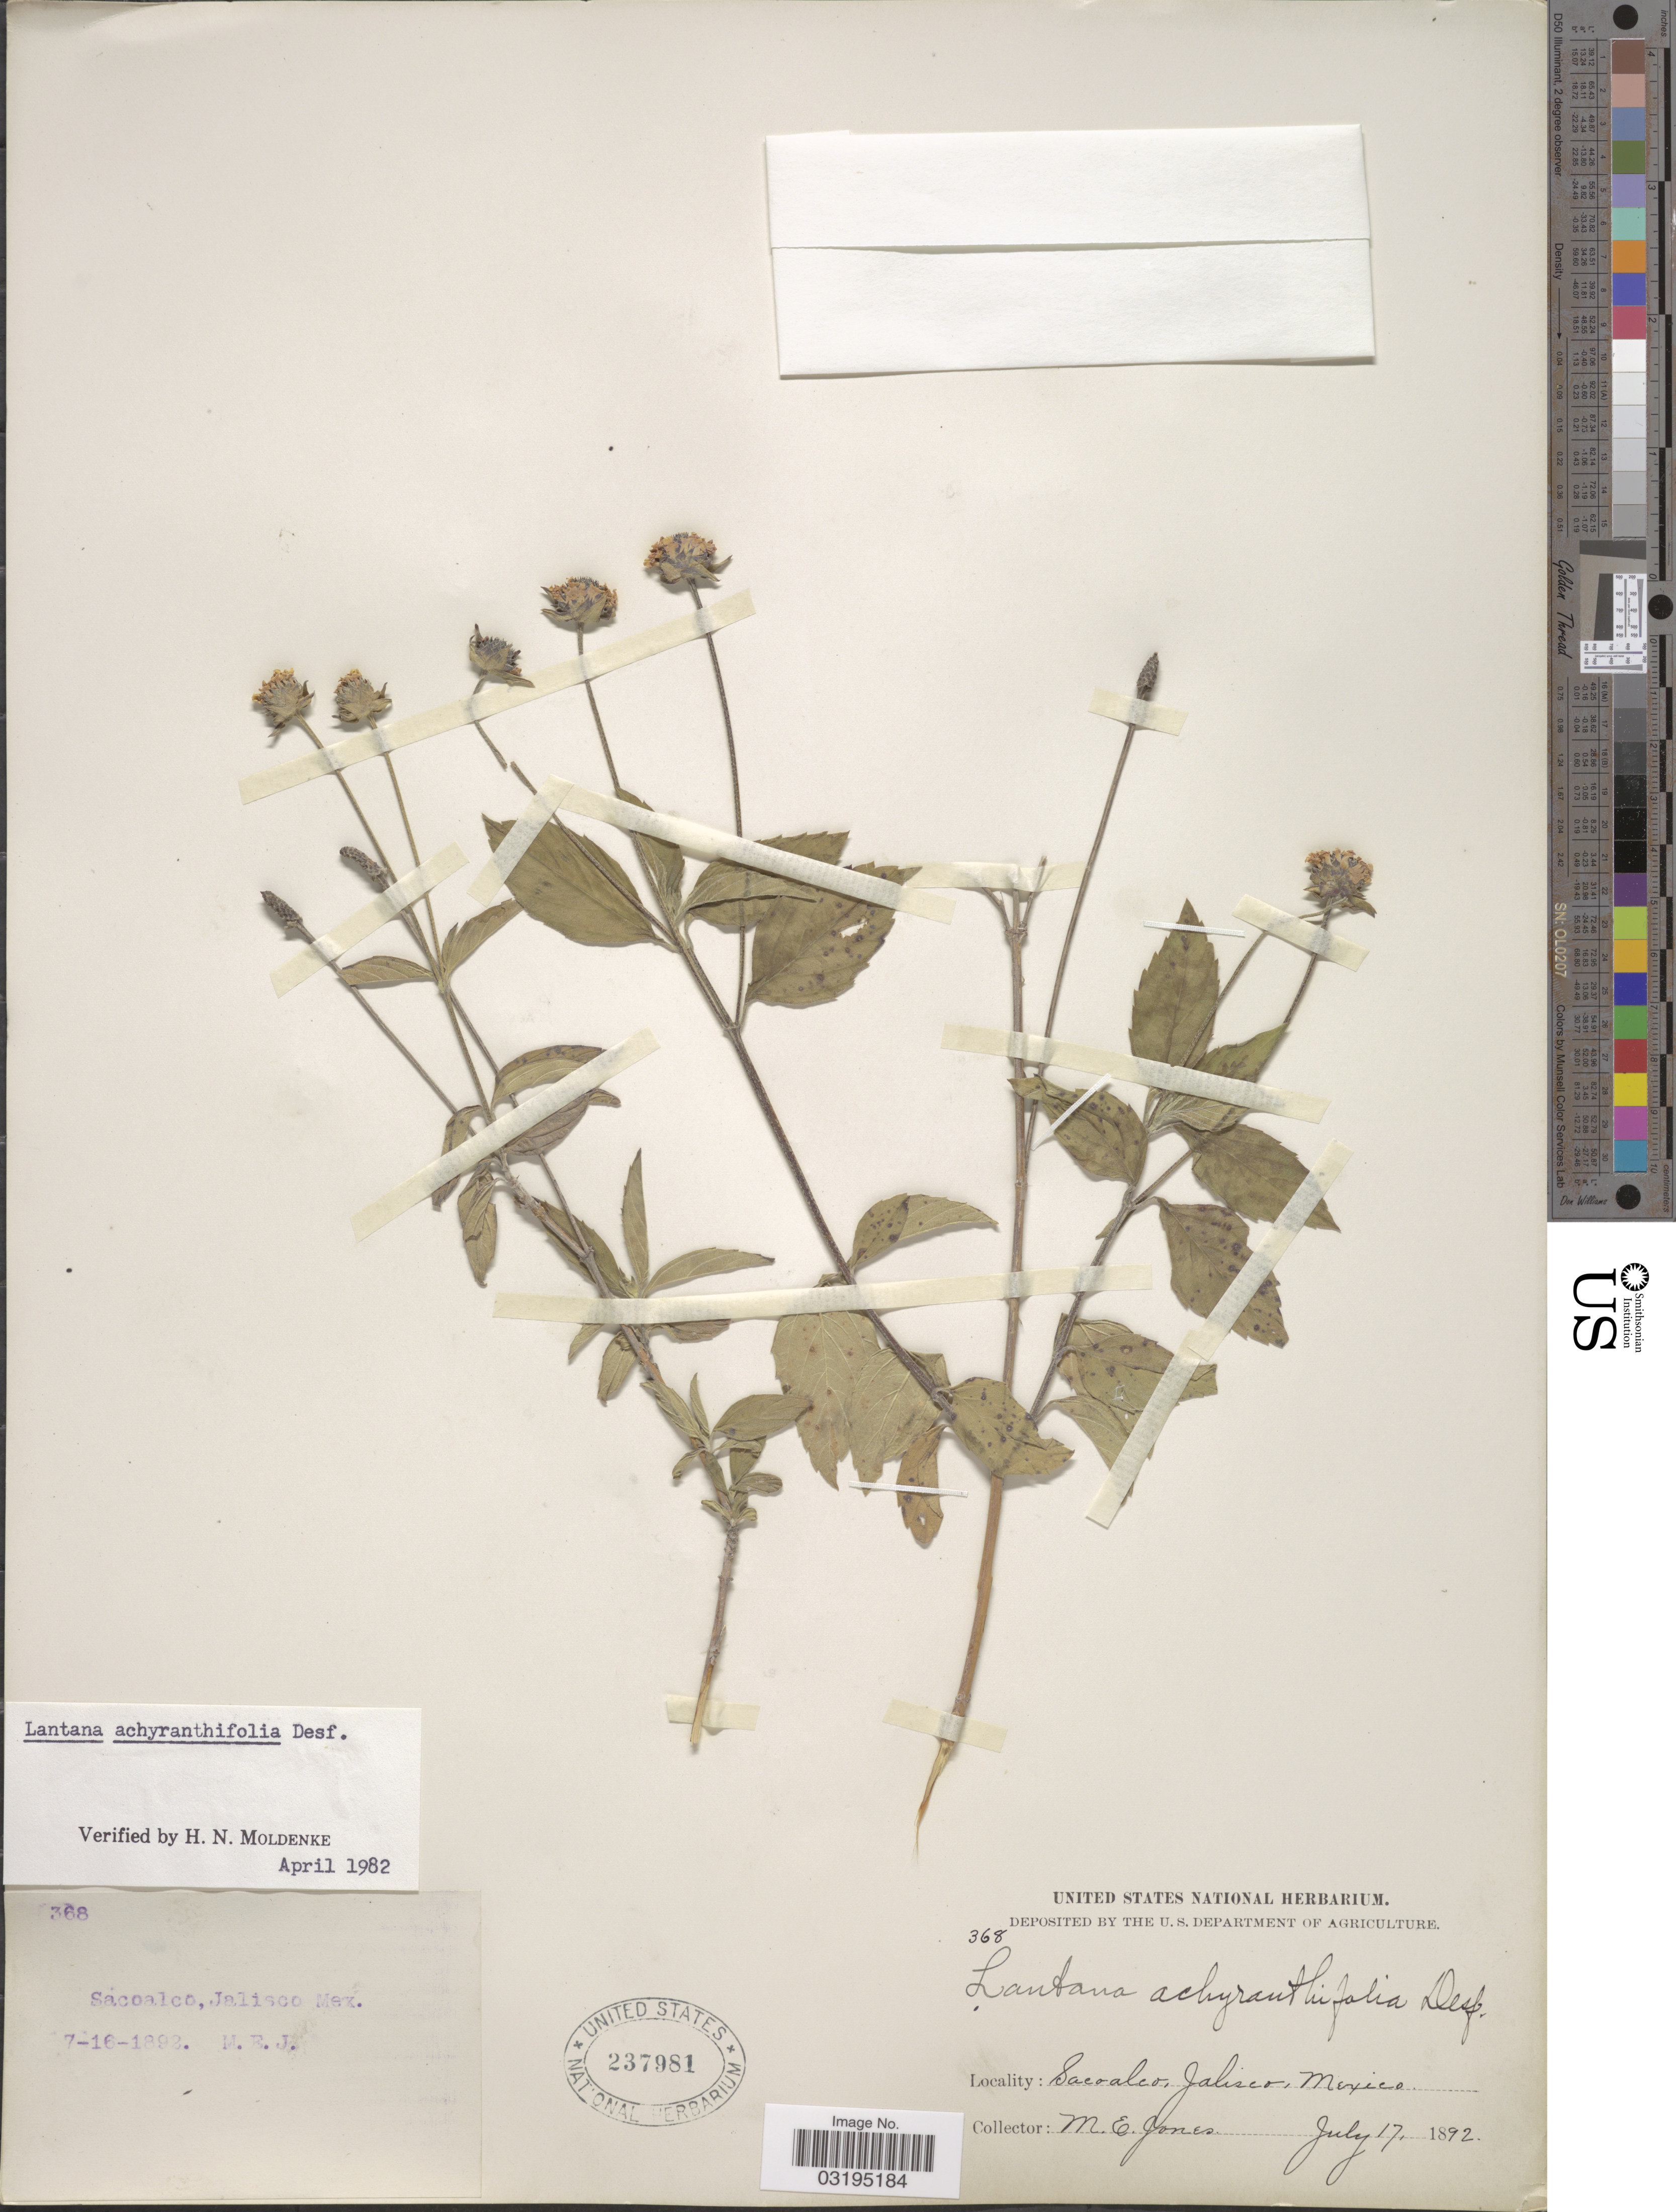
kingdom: Plantae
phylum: Tracheophyta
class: Magnoliopsida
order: Lamiales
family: Verbenaceae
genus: Lantana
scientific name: Lantana achyranthifolia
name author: Desf.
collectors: M. E. Jones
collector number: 368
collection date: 1892-07-16/1892-07-17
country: Mexico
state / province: Jalisco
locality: Sacoalco.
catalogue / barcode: US 237981